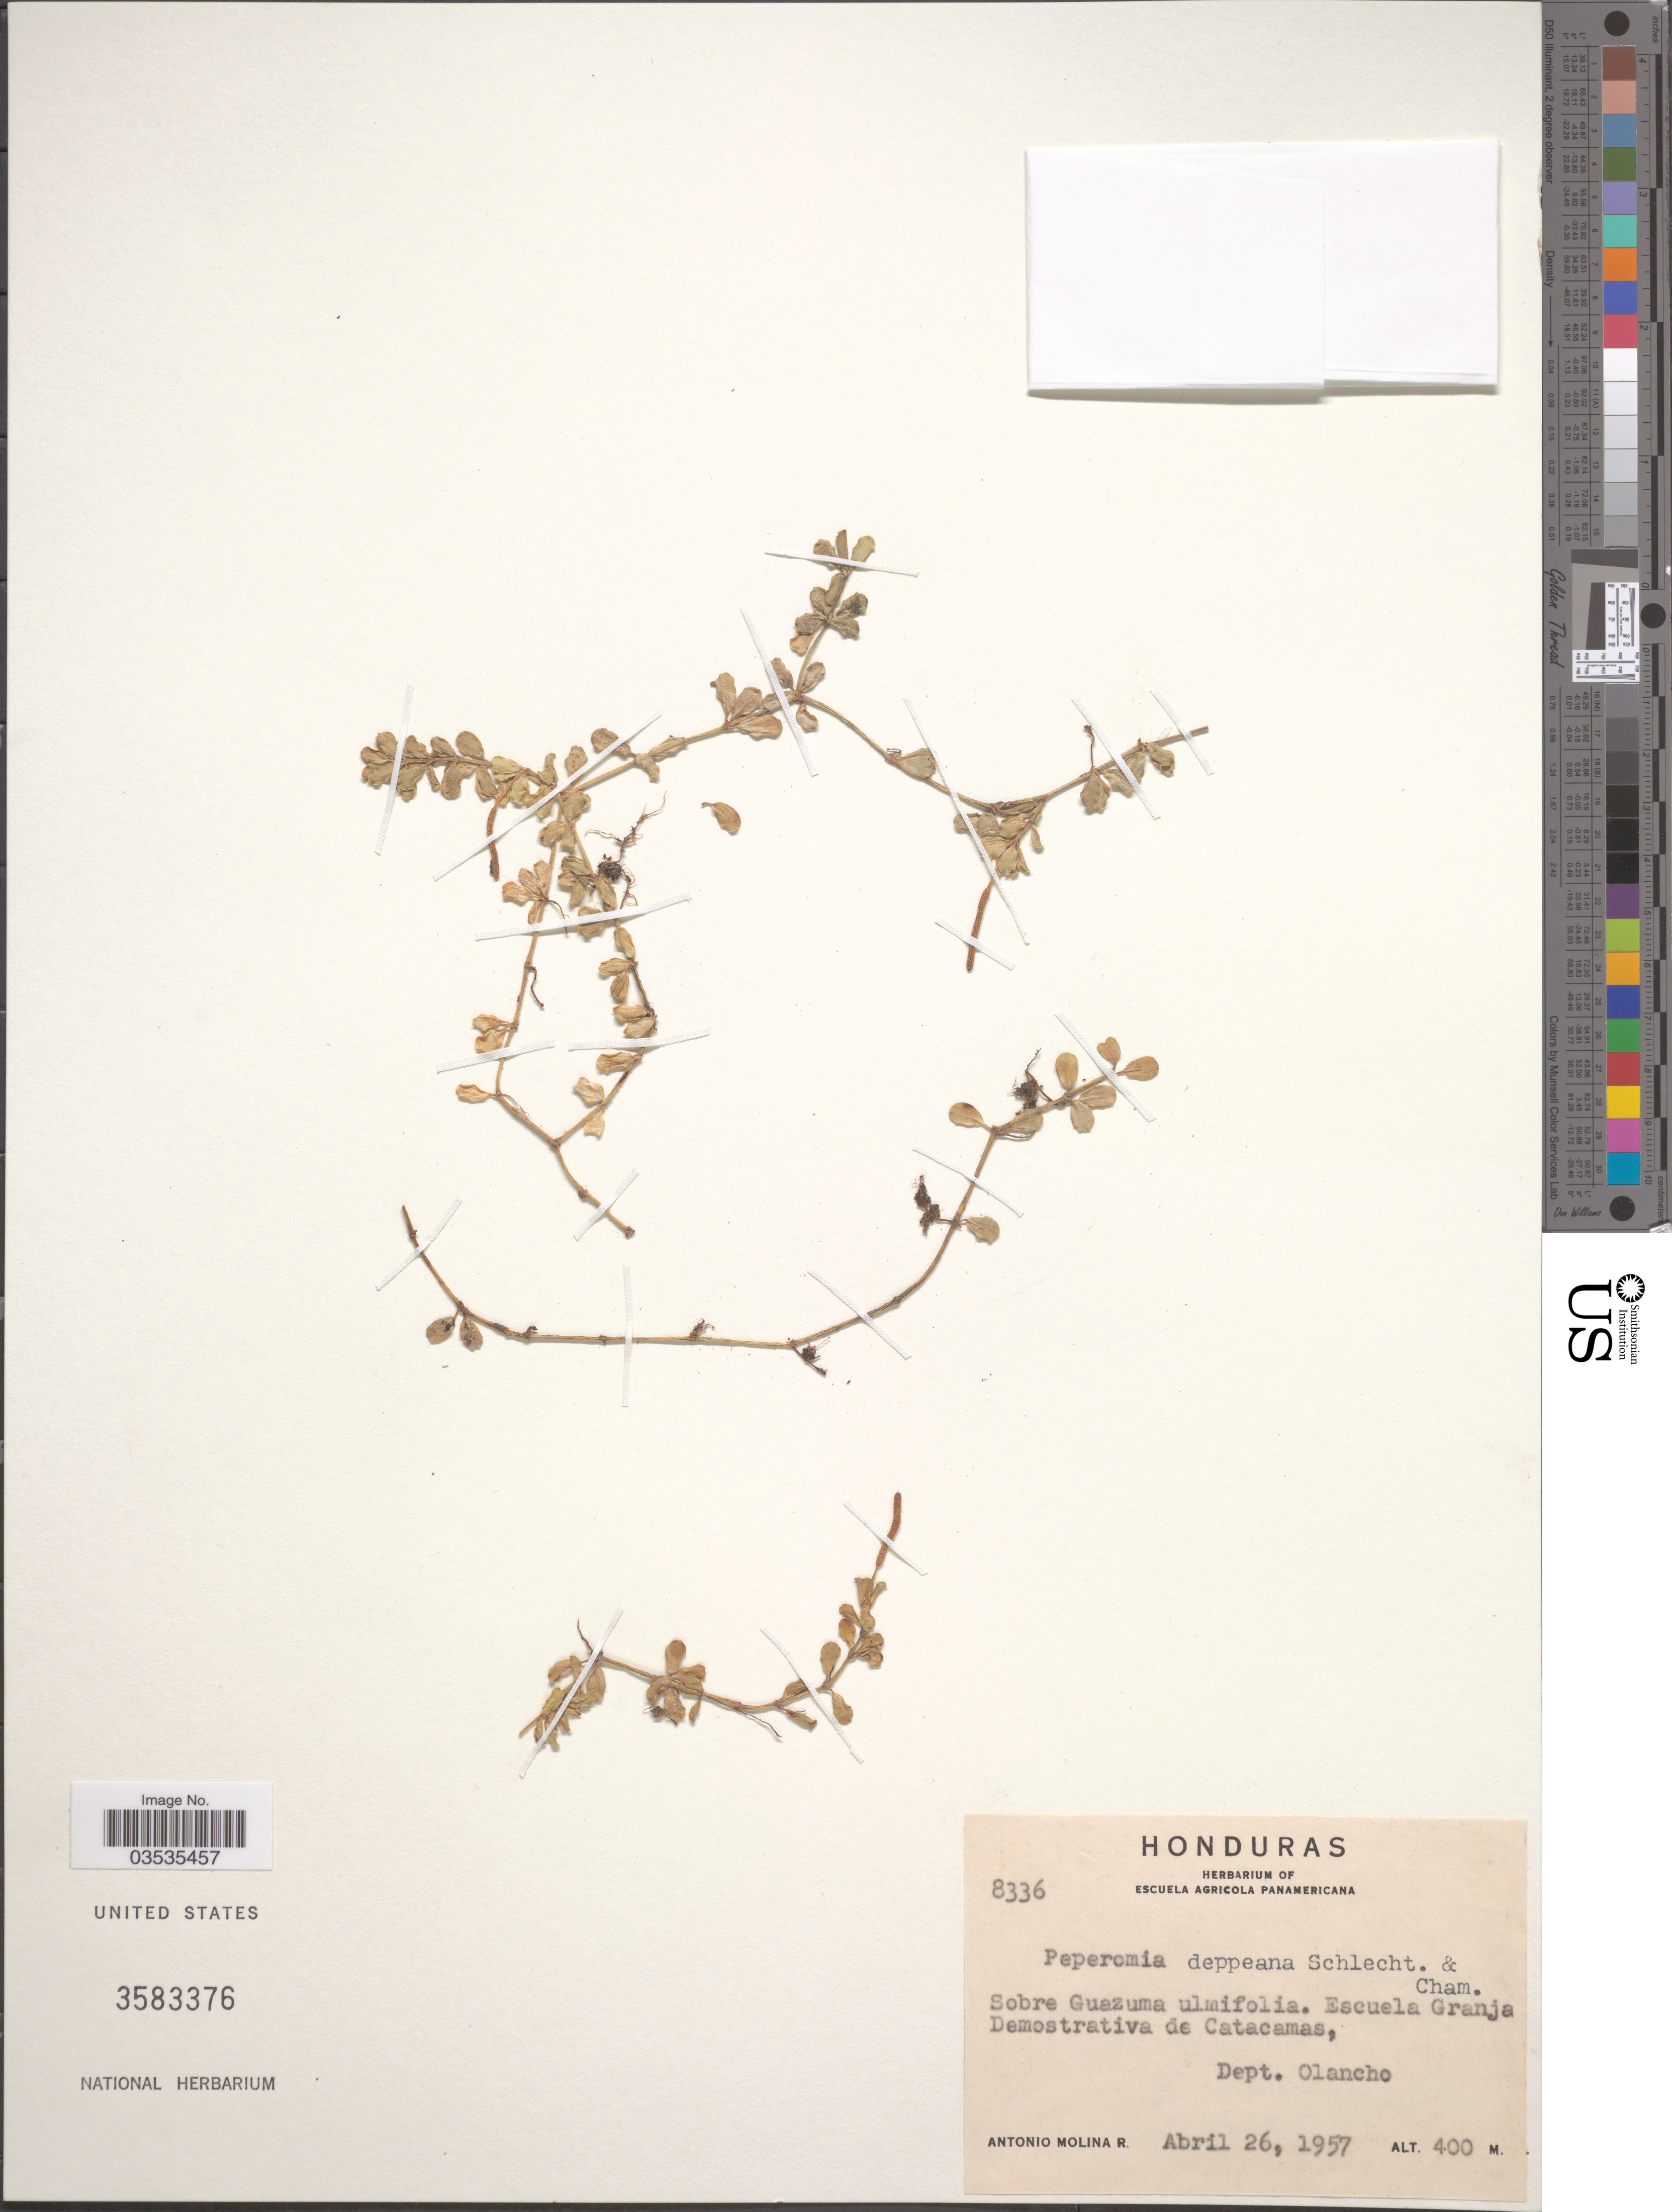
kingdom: Plantae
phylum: Tracheophyta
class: Magnoliopsida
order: Piperales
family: Piperaceae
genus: Peperomia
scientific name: Peperomia deppeana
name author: Schltdl. & Cham.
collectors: A. Molina R.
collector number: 8336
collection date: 1957-04-26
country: Honduras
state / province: Olancho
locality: Escuela Granja Demostrativa de Catacamas, Dept. Olancho.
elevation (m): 400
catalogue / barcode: US 3583376